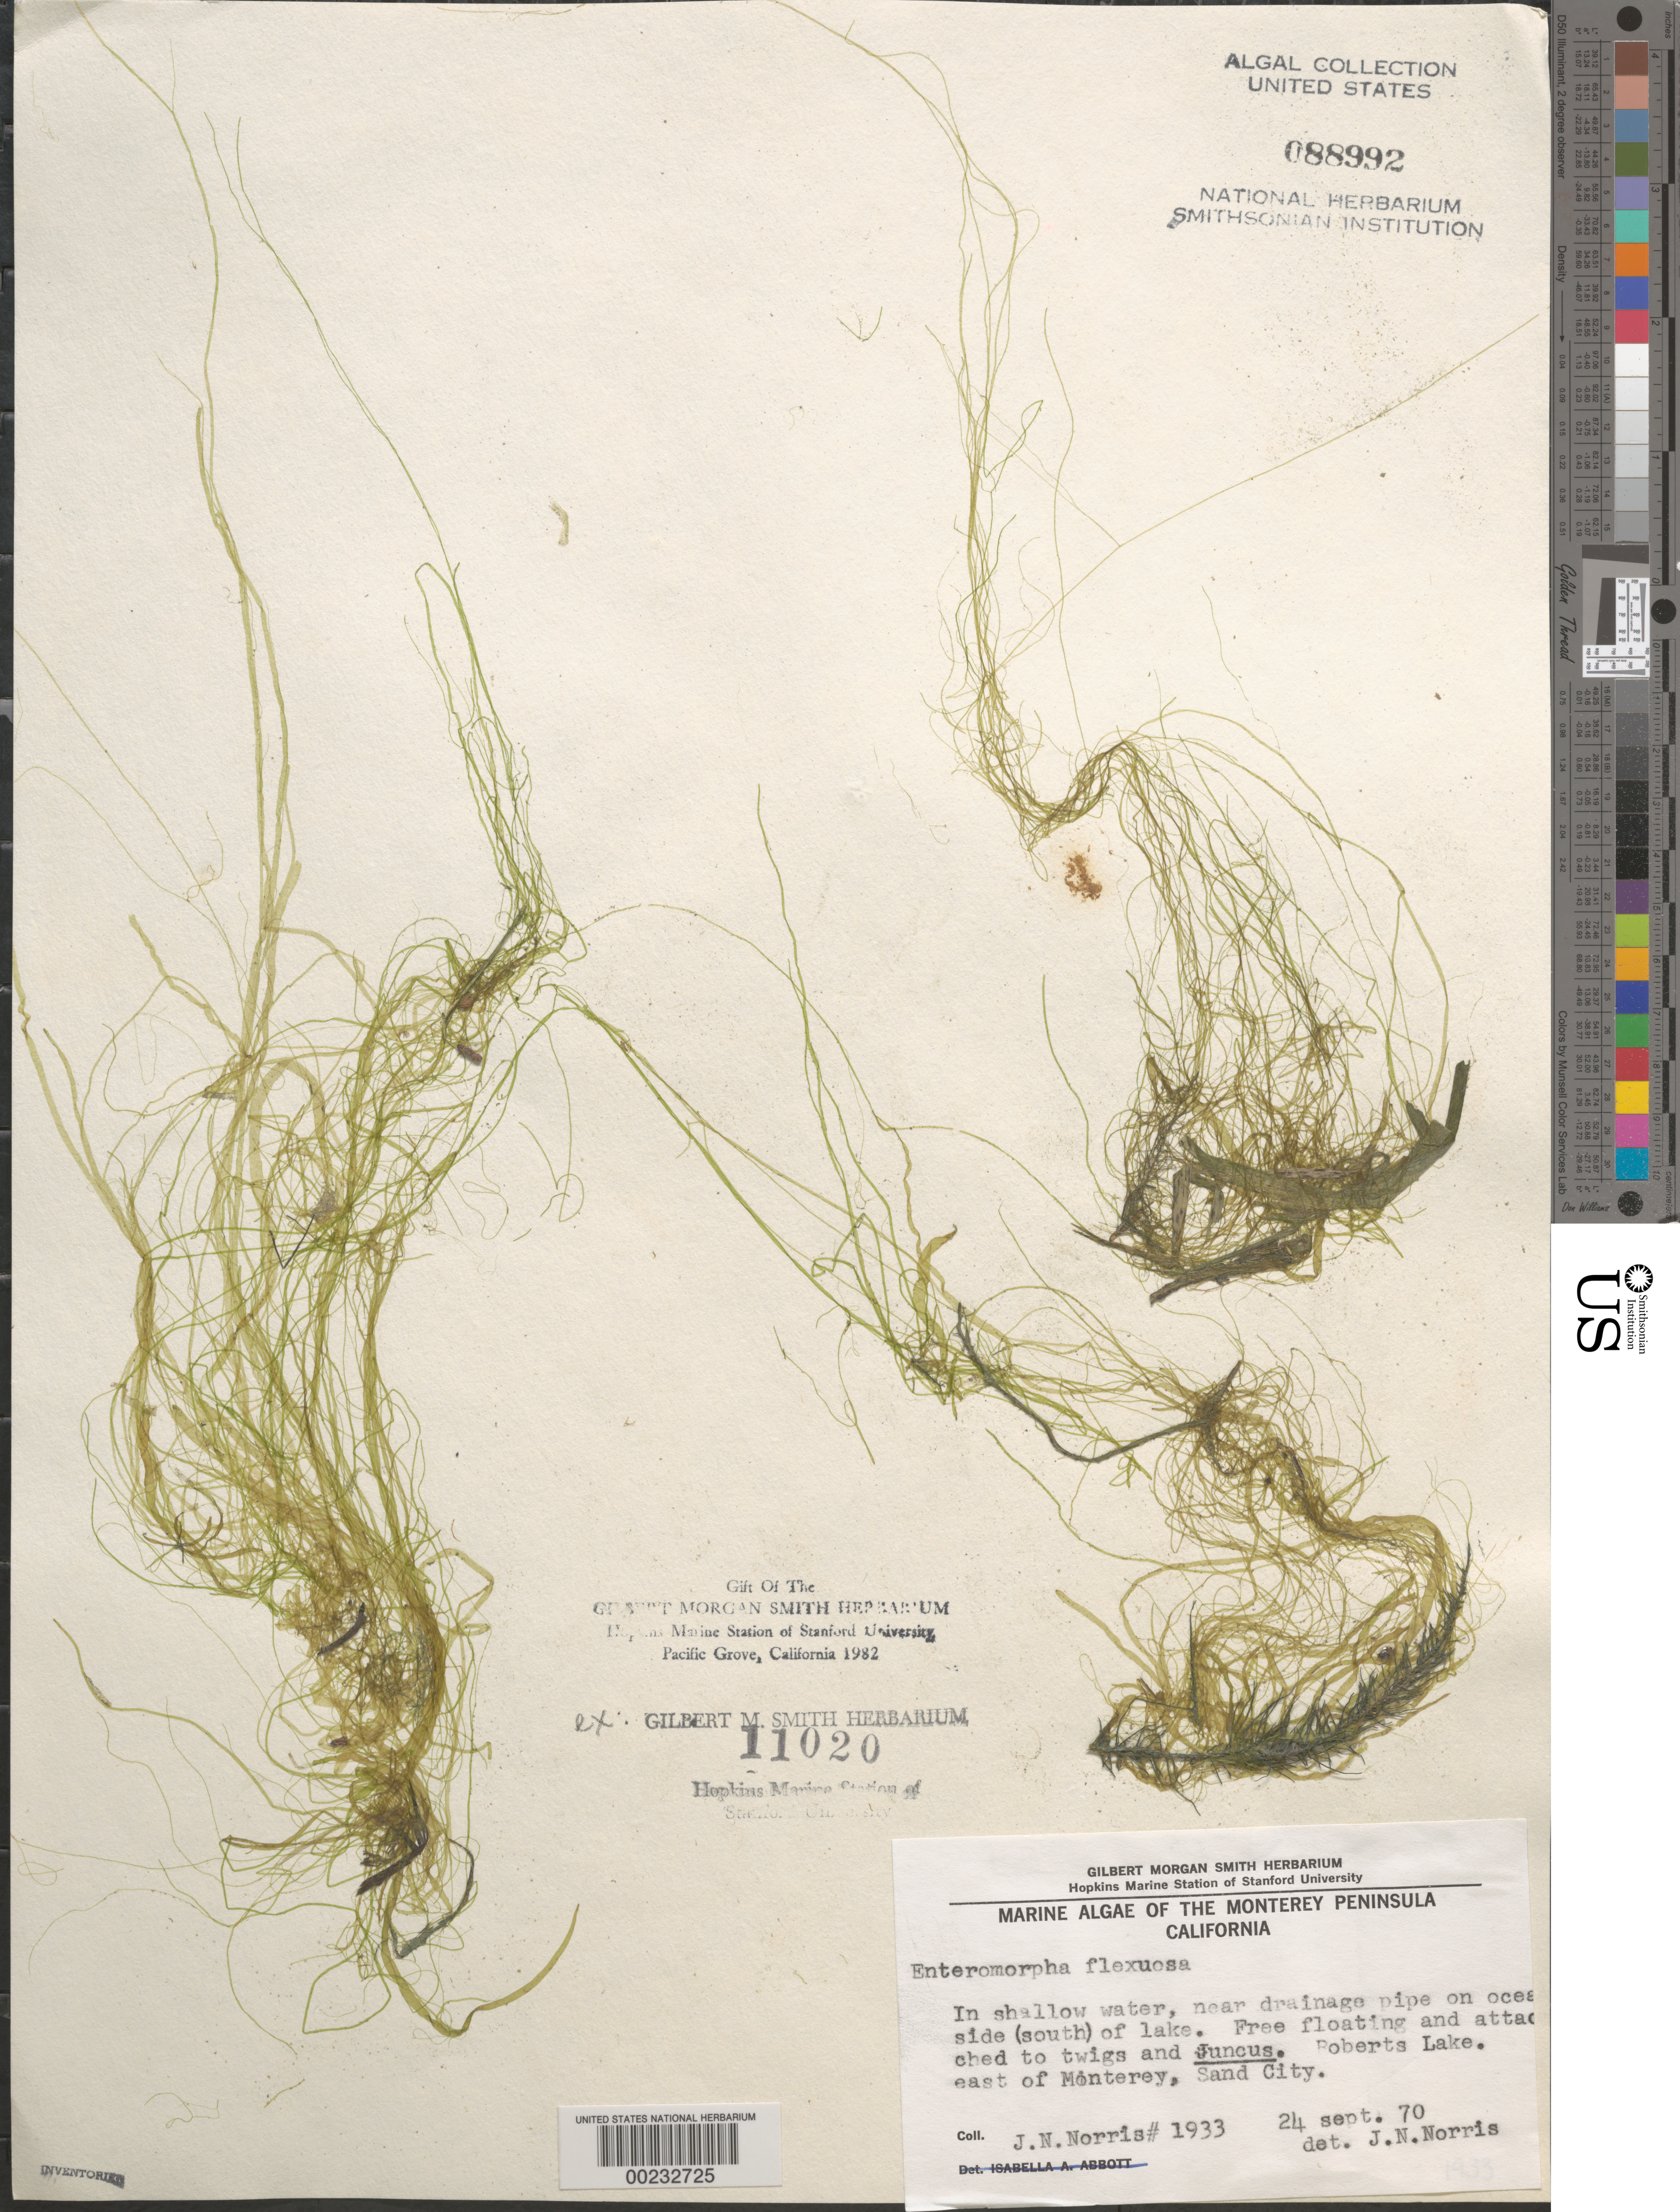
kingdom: Plantae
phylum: Chlorophyta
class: Ulvophyceae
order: Ulvales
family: Ulvaceae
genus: Ulva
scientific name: Ulva flexuosa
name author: Wulfen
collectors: J. N. Norris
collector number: JN-1933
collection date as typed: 24 Sep 1970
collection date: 1970-09-24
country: United States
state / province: California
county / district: Monterey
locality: Roberts Lake, Sand City, east of Monterey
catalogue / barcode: US 88992